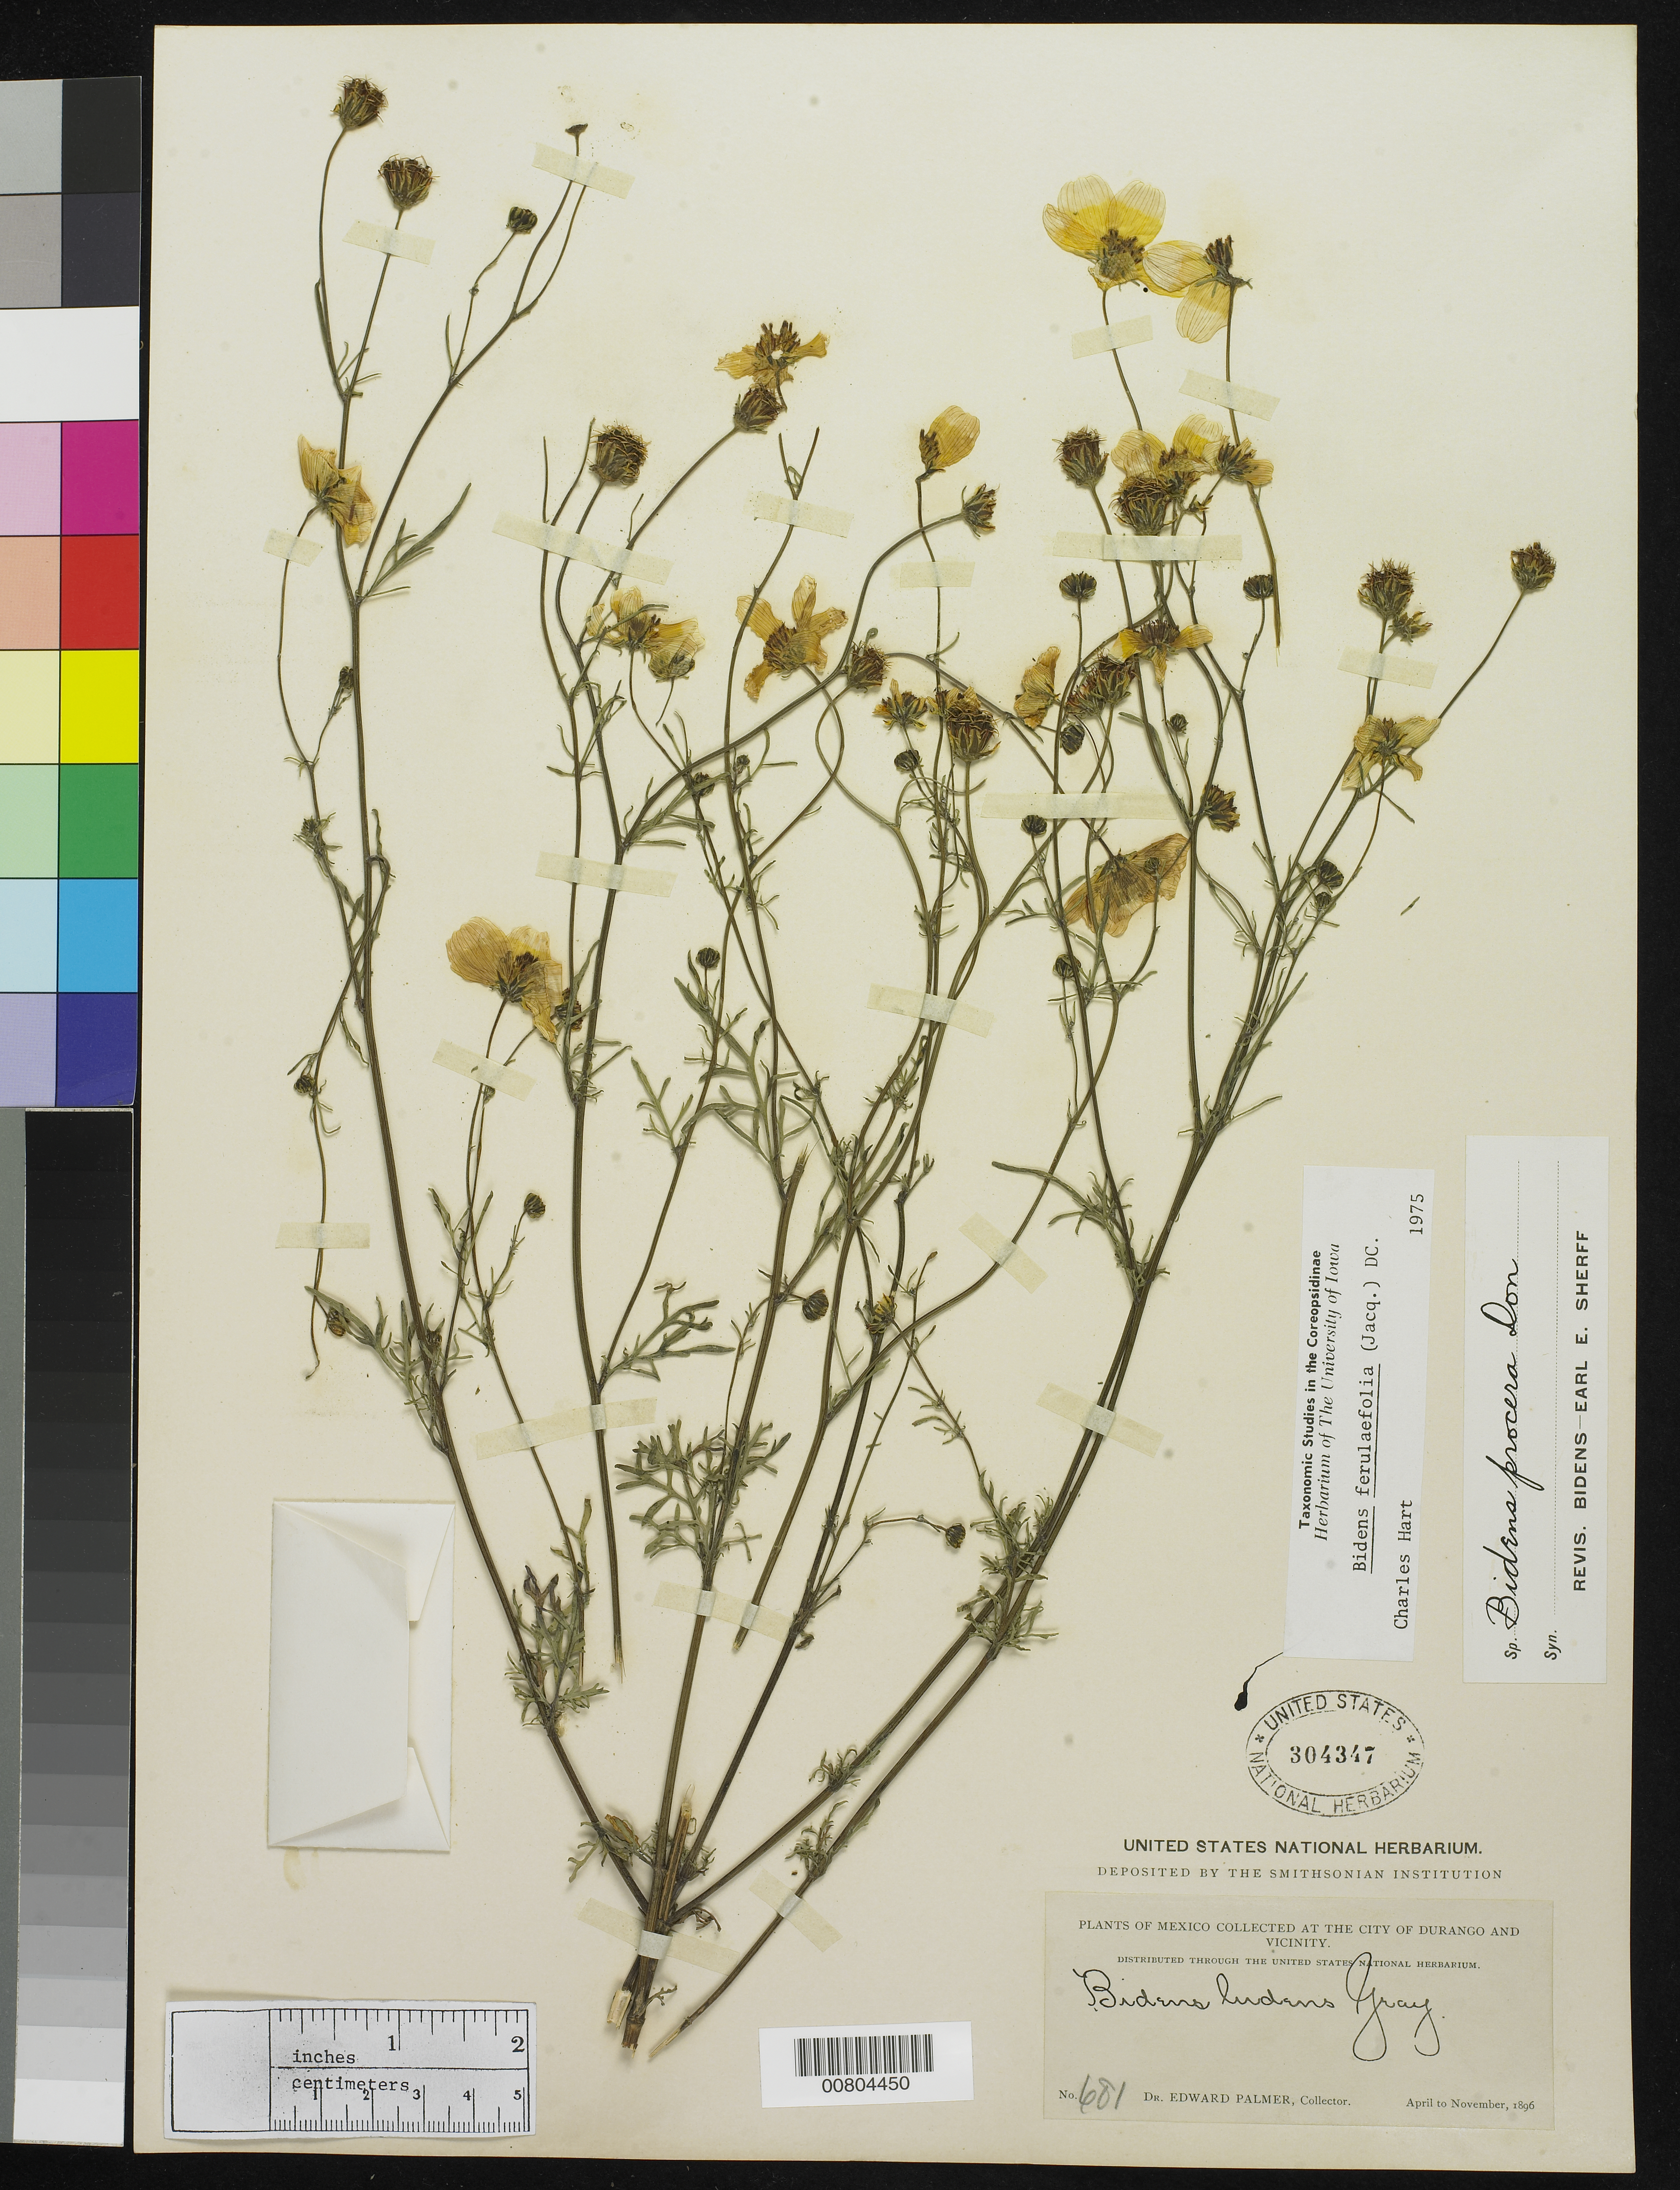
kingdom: Plantae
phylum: Tracheophyta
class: Magnoliopsida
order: Asterales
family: Asteraceae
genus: Bidens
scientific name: Bidens ferulaefolia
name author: (Jacq.) DC.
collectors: E. Palmer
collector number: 681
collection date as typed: Apr 1896 to -- Nov 1896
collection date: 1896-04/1896-11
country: Mexico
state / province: Durango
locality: City of Durango and vicinity.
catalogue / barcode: US 304347